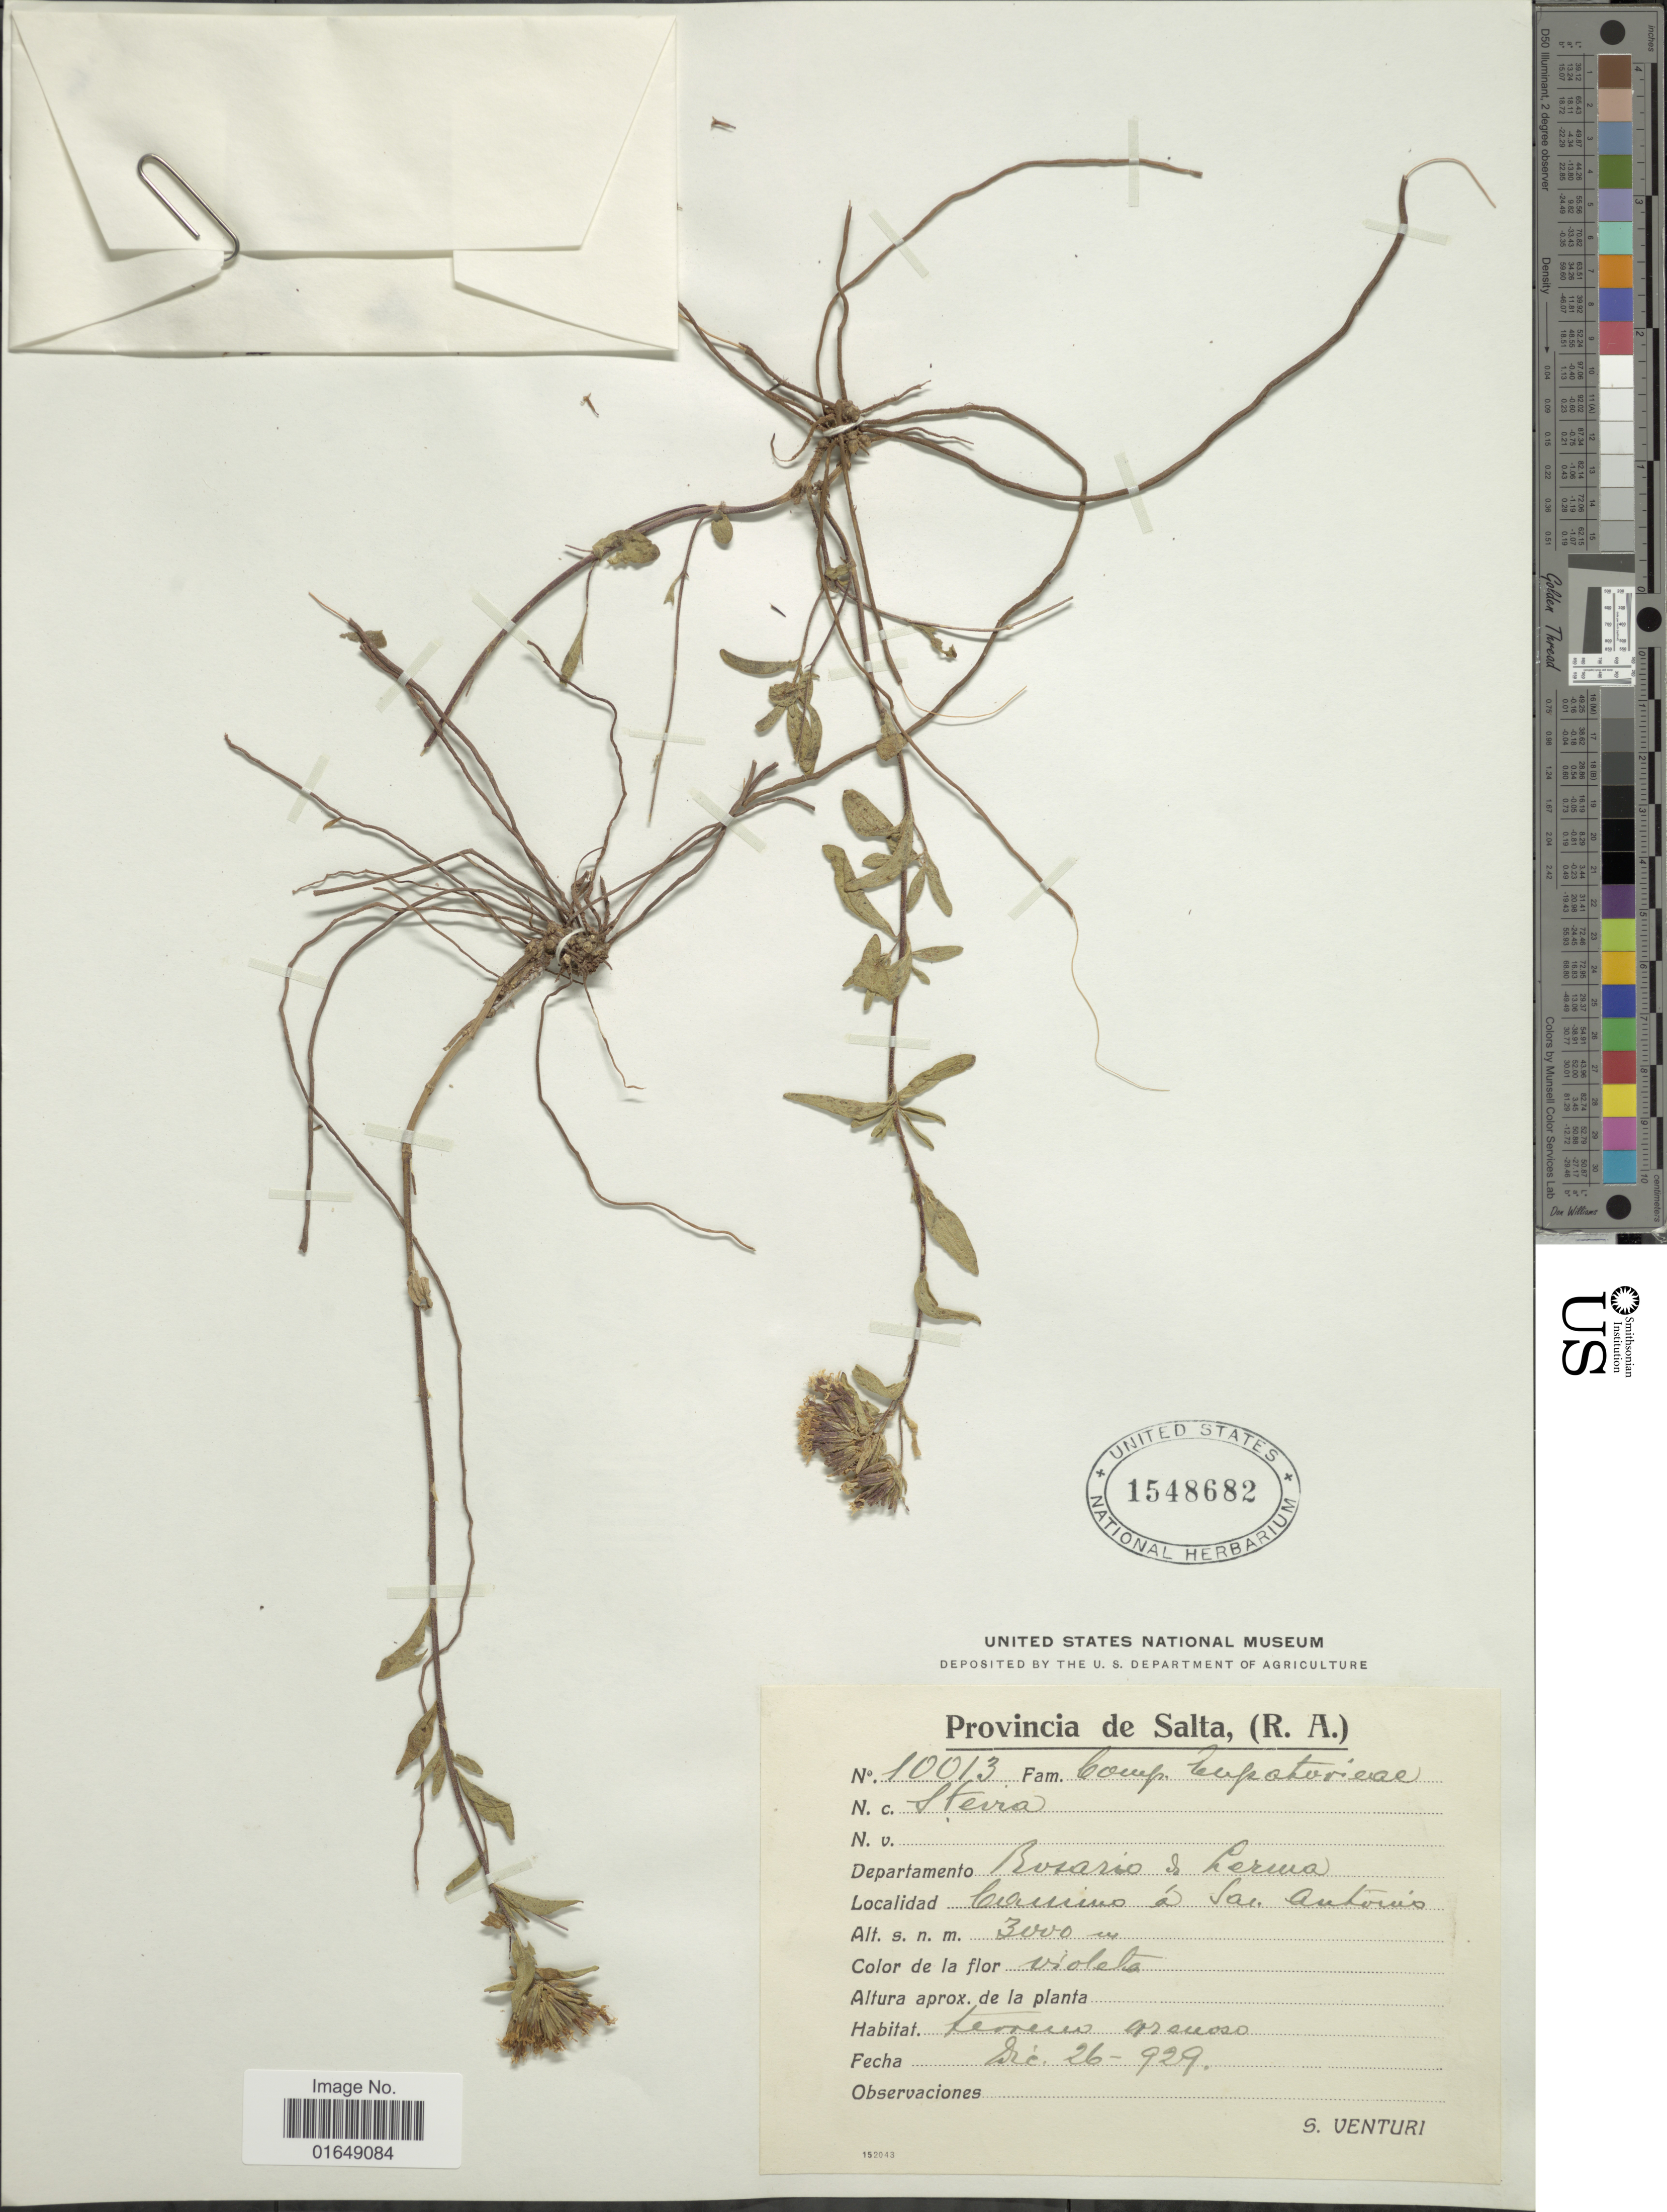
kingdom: Plantae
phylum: Tracheophyta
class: Magnoliopsida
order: Asterales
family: Asteraceae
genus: Stevia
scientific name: Stevia sp.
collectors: S. Venturi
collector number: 10013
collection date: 1929-12-26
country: Argentina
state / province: Salta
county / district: Rosario de Lerma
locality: Road to San Antonio.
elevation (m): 3000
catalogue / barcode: US 1548682